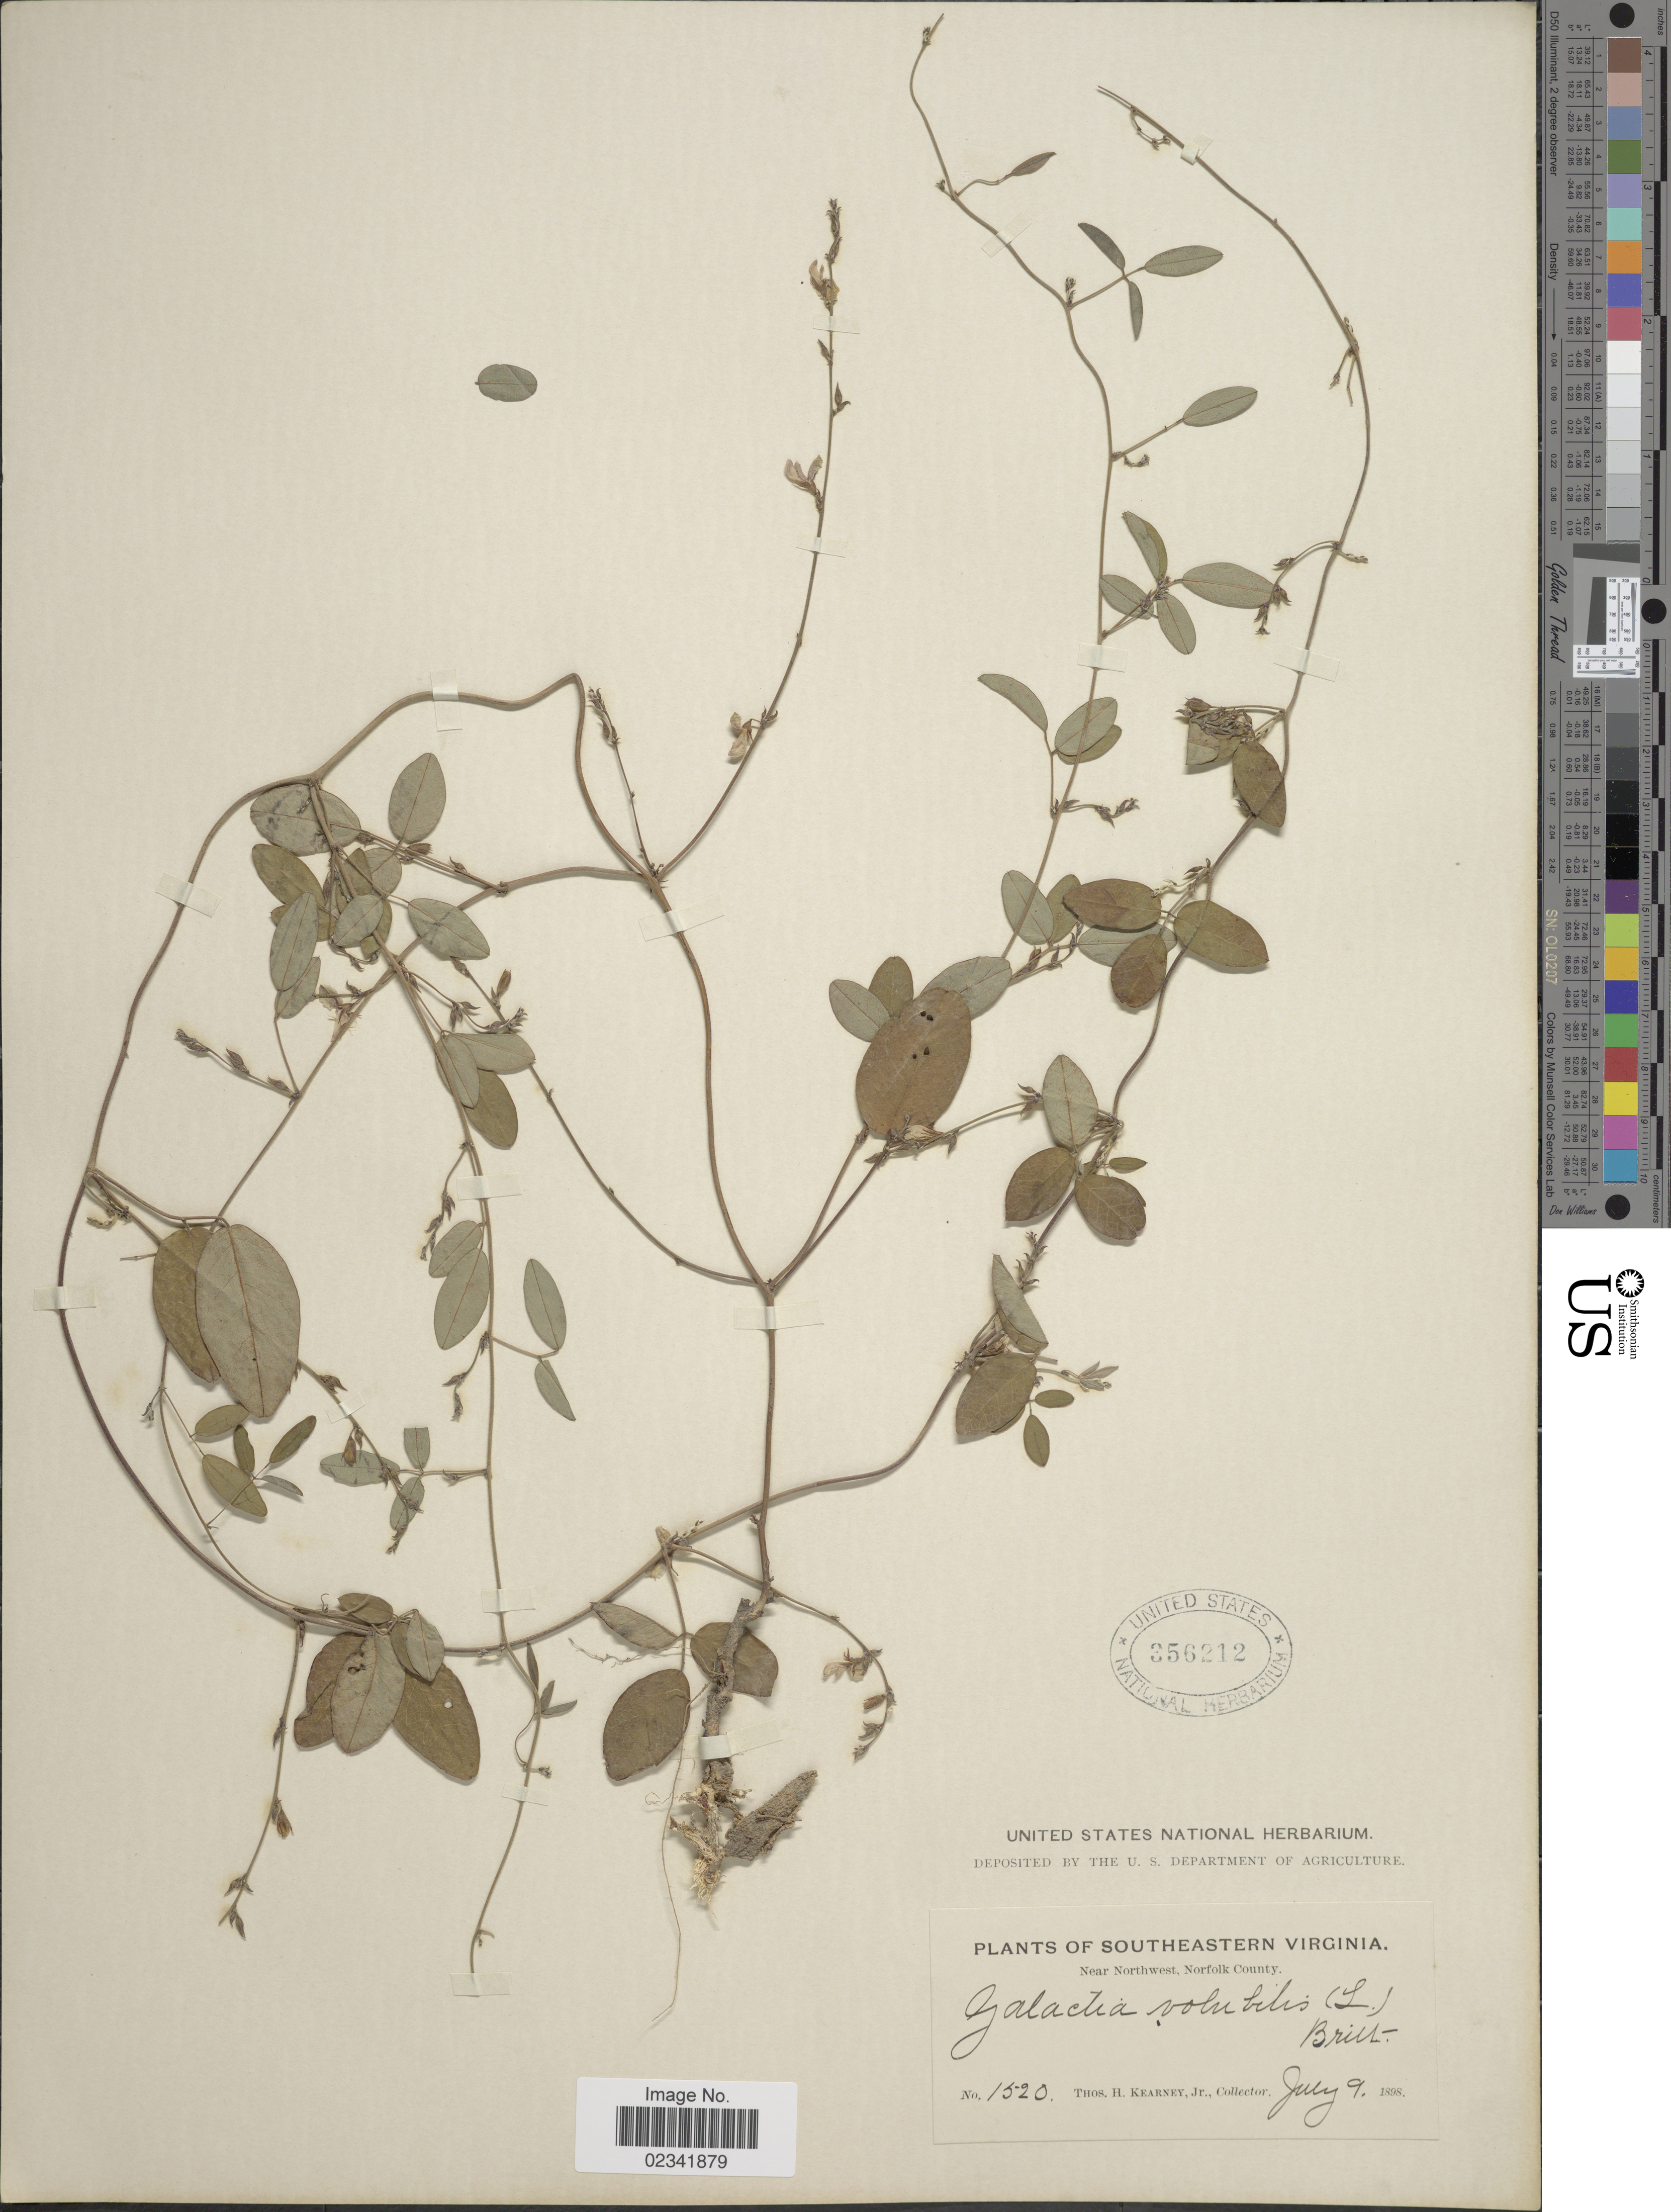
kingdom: Plantae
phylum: Tracheophyta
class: Magnoliopsida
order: Fabales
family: Fabaceae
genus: Galactia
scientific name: Galactia volubilis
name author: (L.) Britton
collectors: T. H. Kearney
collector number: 1520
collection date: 1898-07-09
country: United States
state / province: Virginia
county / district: City of Norfolk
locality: Southeastern Virginia, Near Northwest, Norfolk County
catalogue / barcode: US 356212